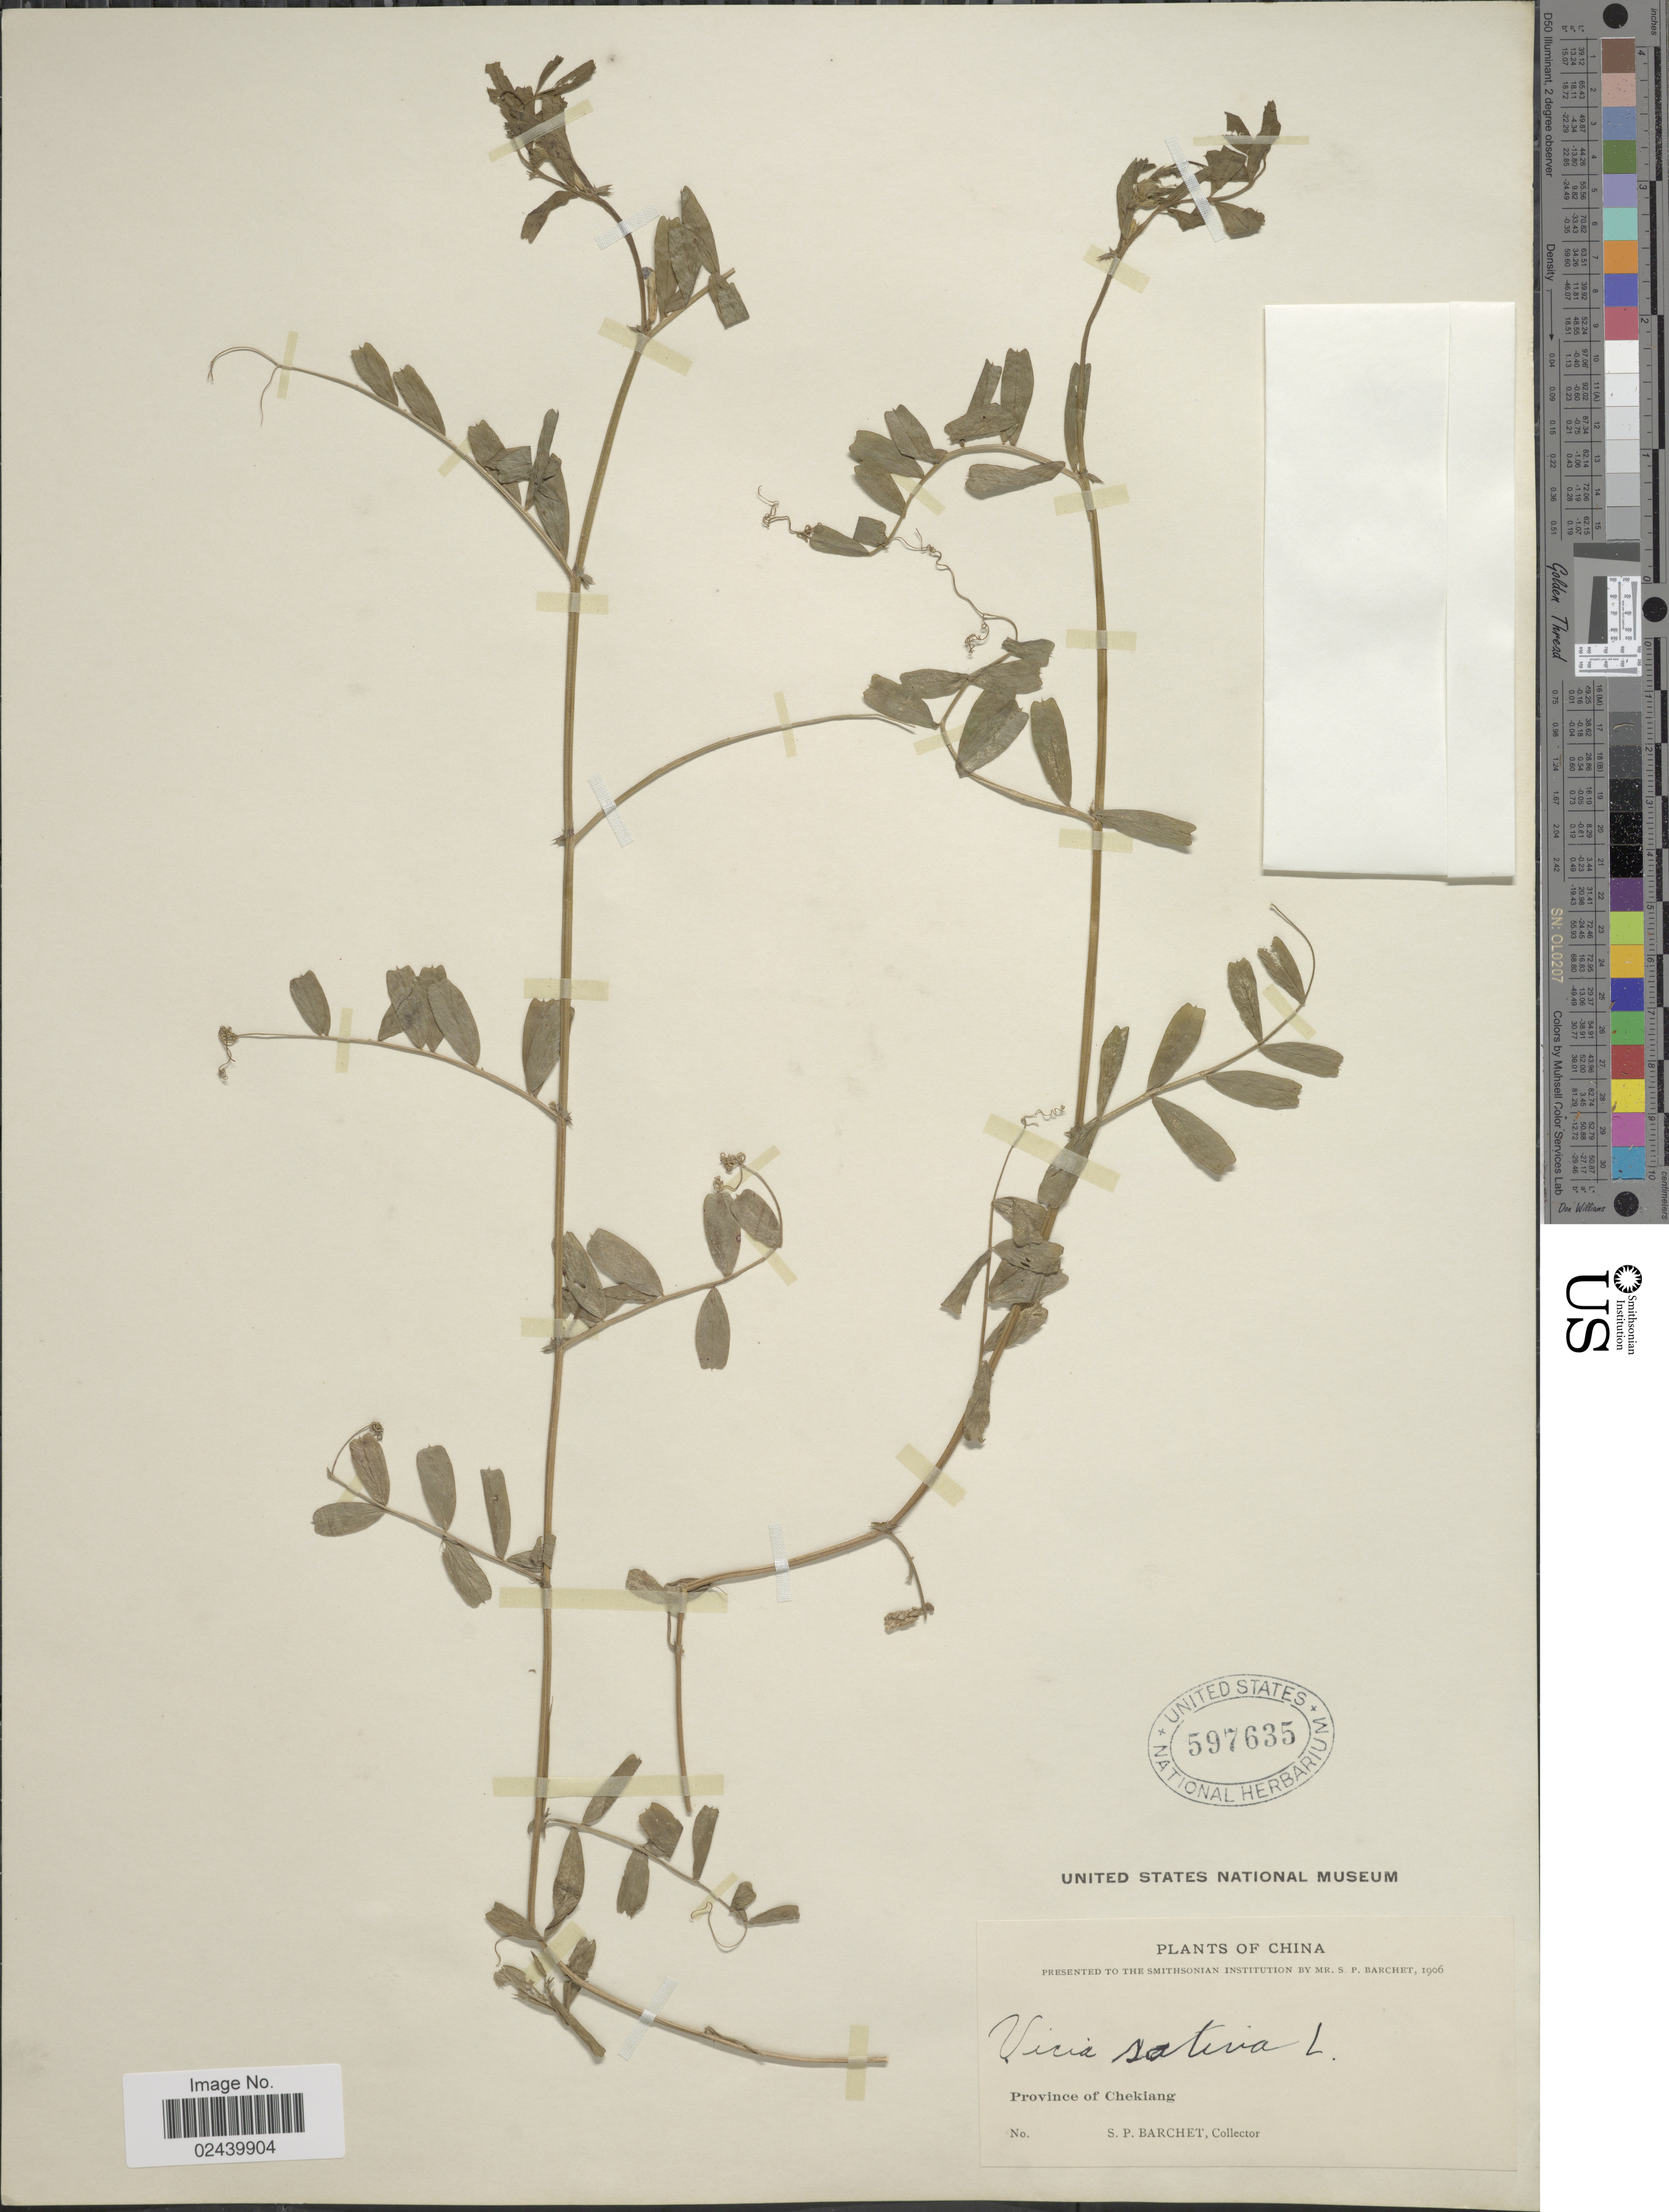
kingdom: Plantae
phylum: Tracheophyta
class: Magnoliopsida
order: Fabales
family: Fabaceae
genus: Vicia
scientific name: Vicia sativa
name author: L.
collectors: S. P. Barchet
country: China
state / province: Zhejiang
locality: Province of Chekiang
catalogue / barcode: US 597635